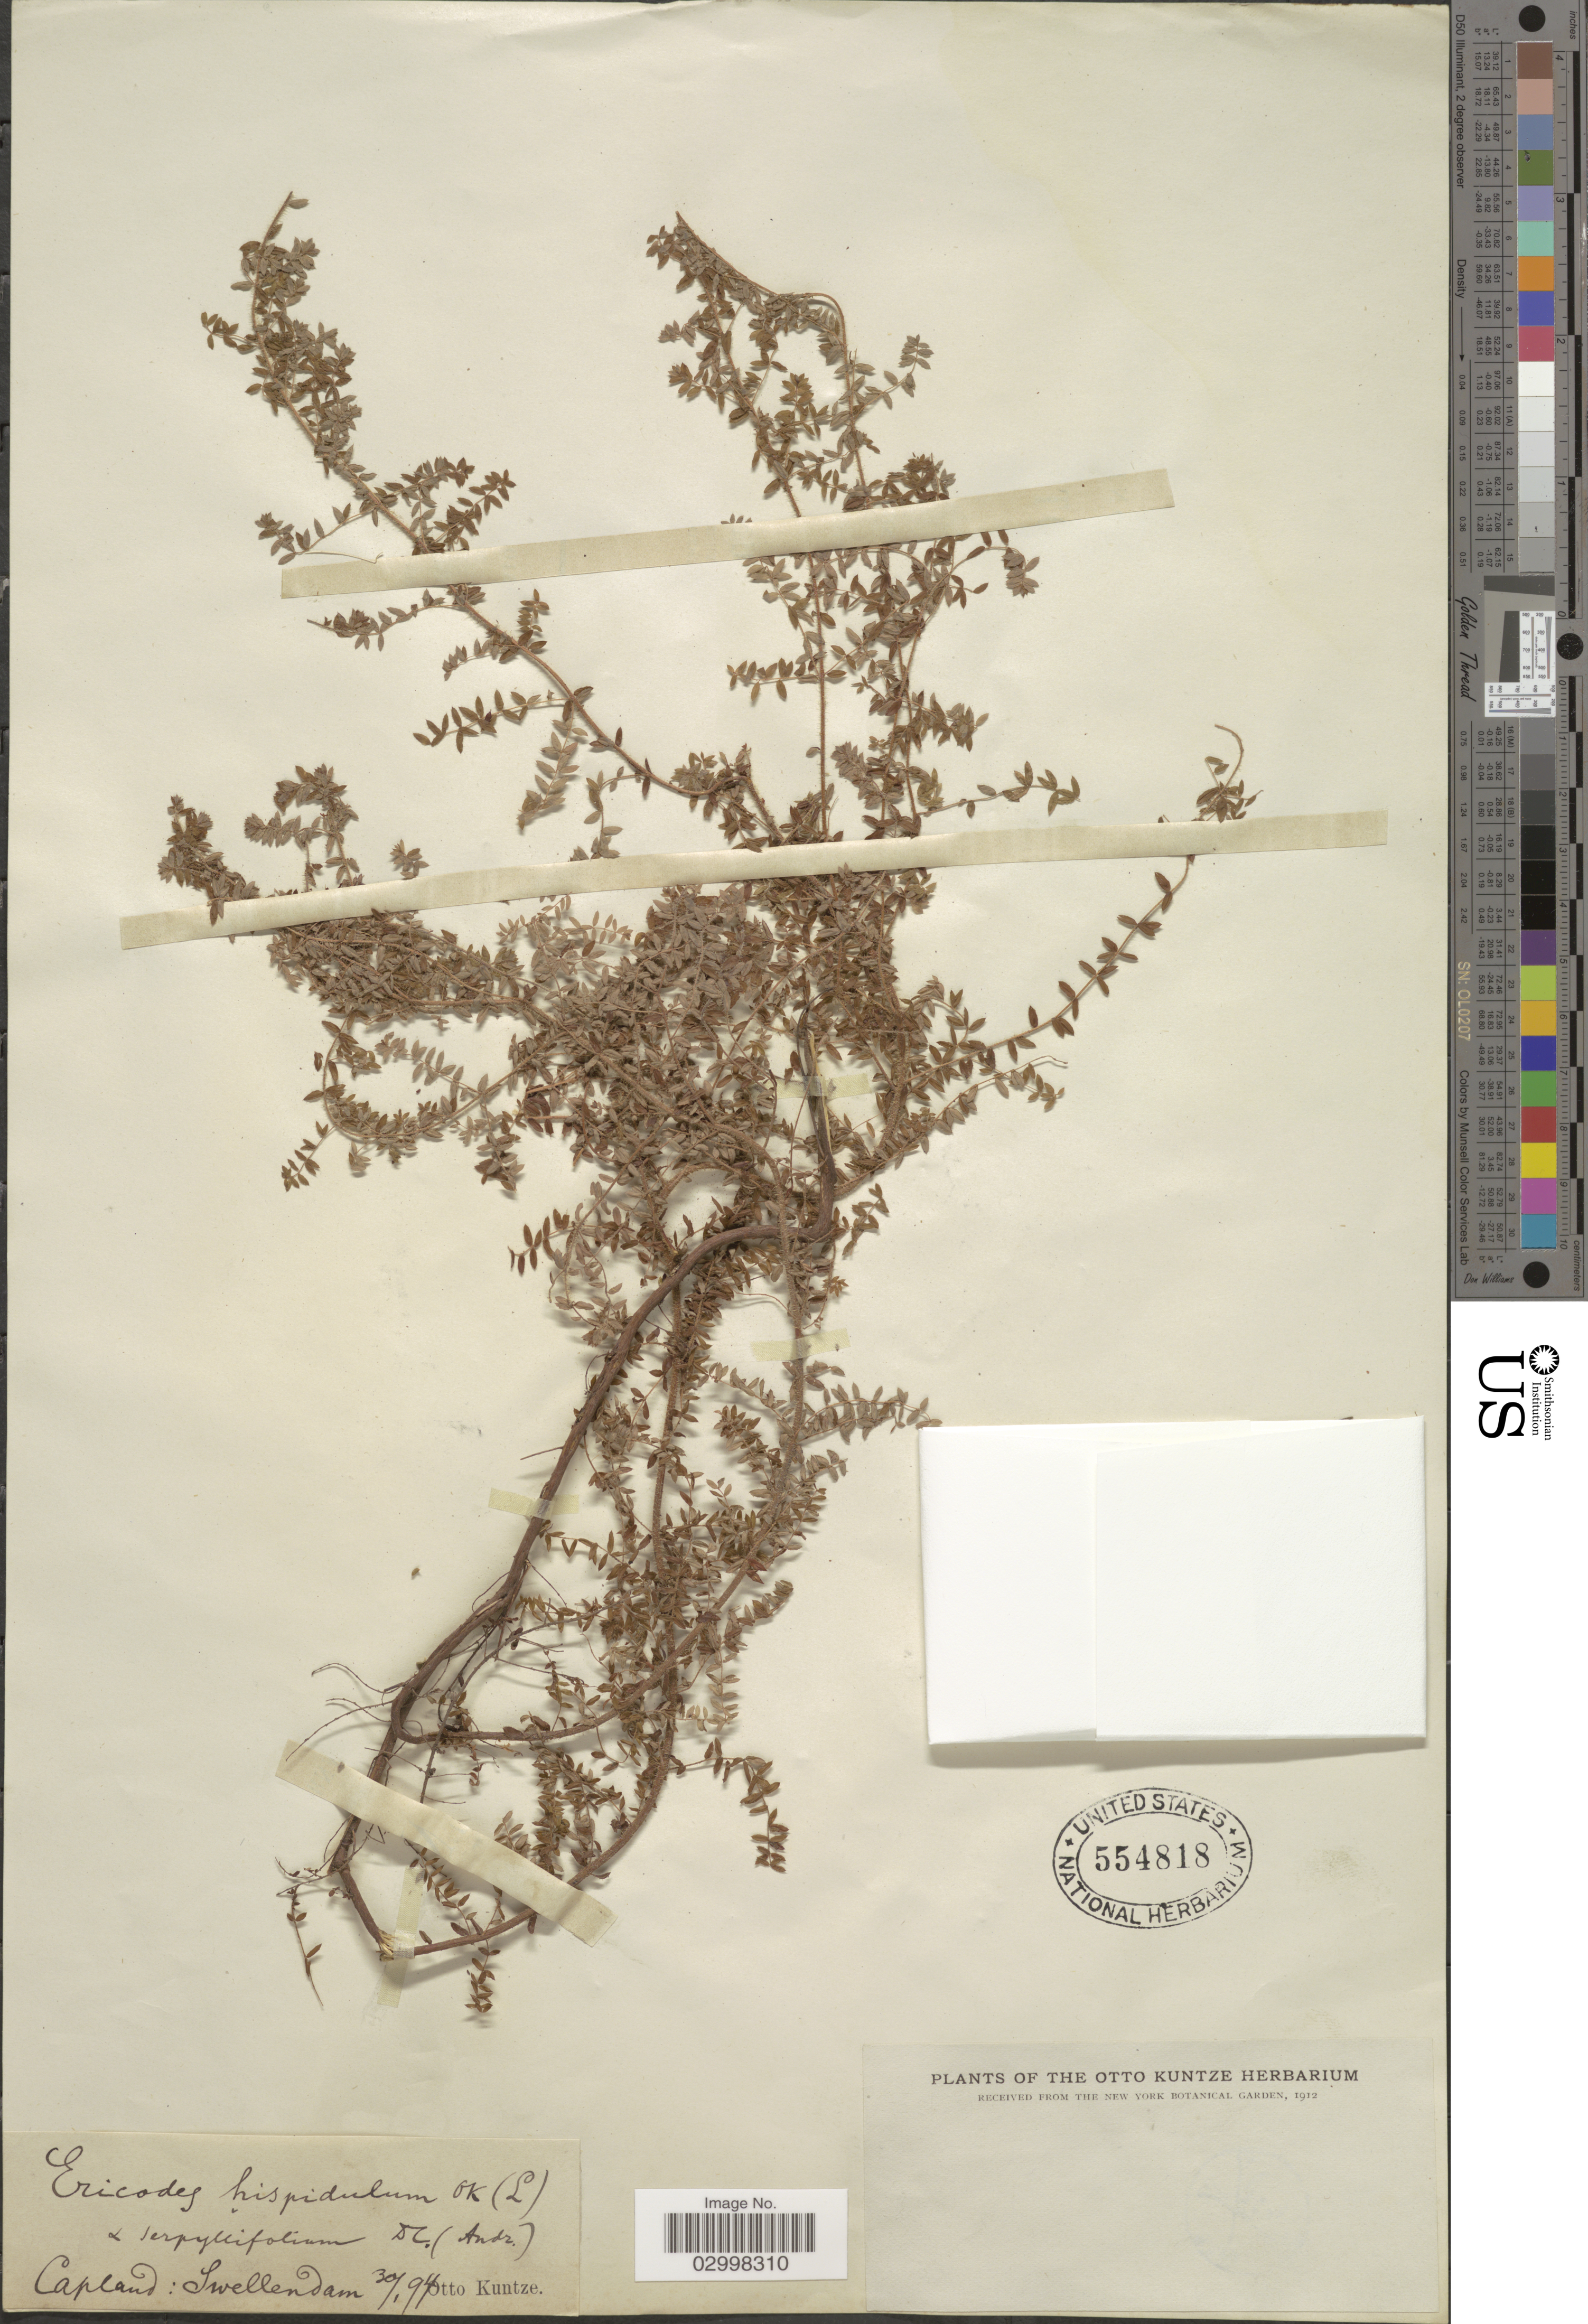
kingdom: Plantae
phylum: Tracheophyta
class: Magnoliopsida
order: Ericales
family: Ericaceae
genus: Erica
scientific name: Erica hispidula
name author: L.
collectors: C.E.O. Kuntze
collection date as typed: Transcribed d/m/y: 30/1/94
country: South Africa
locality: Capland: Swellendam.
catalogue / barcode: US 554818